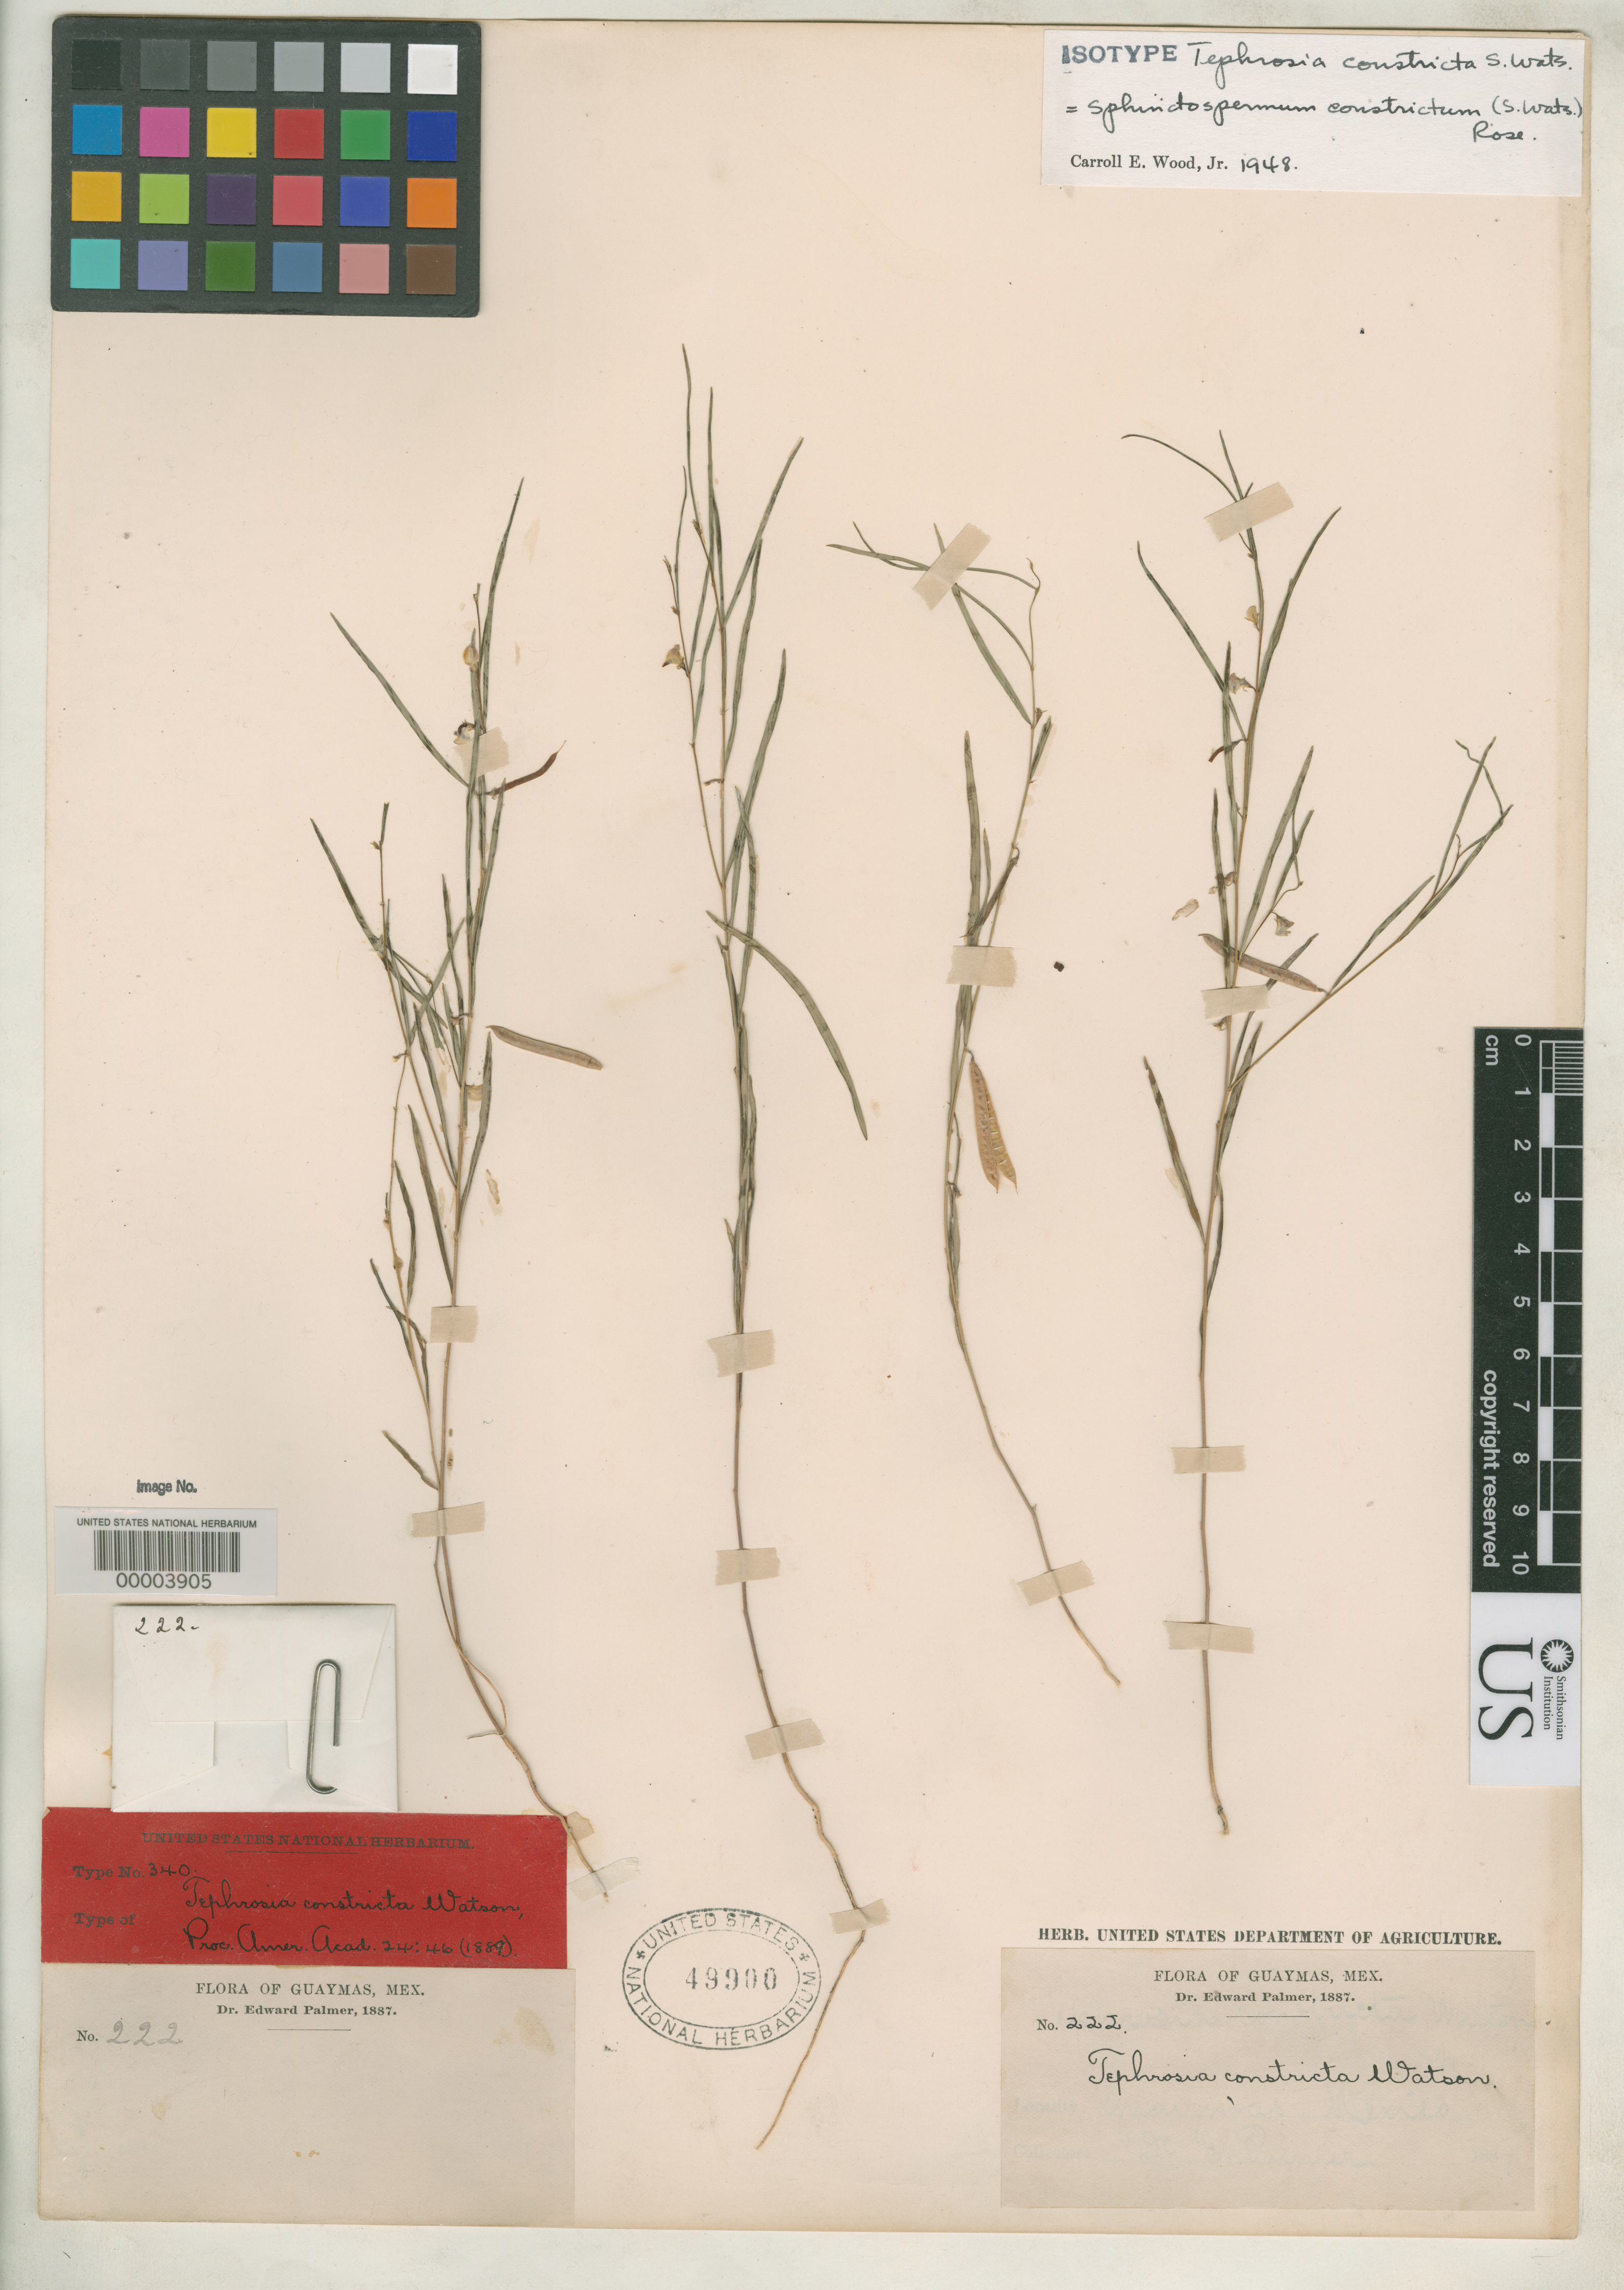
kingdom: Plantae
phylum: Tracheophyta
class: Magnoliopsida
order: Fabales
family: Fabaceae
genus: Tephrosia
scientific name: Tephrosia constricta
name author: S. Watson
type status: Syntype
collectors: E. Palmer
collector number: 222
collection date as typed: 1887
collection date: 1887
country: Mexico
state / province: Sonora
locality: In the mountains about Guaymas.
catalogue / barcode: US 49900